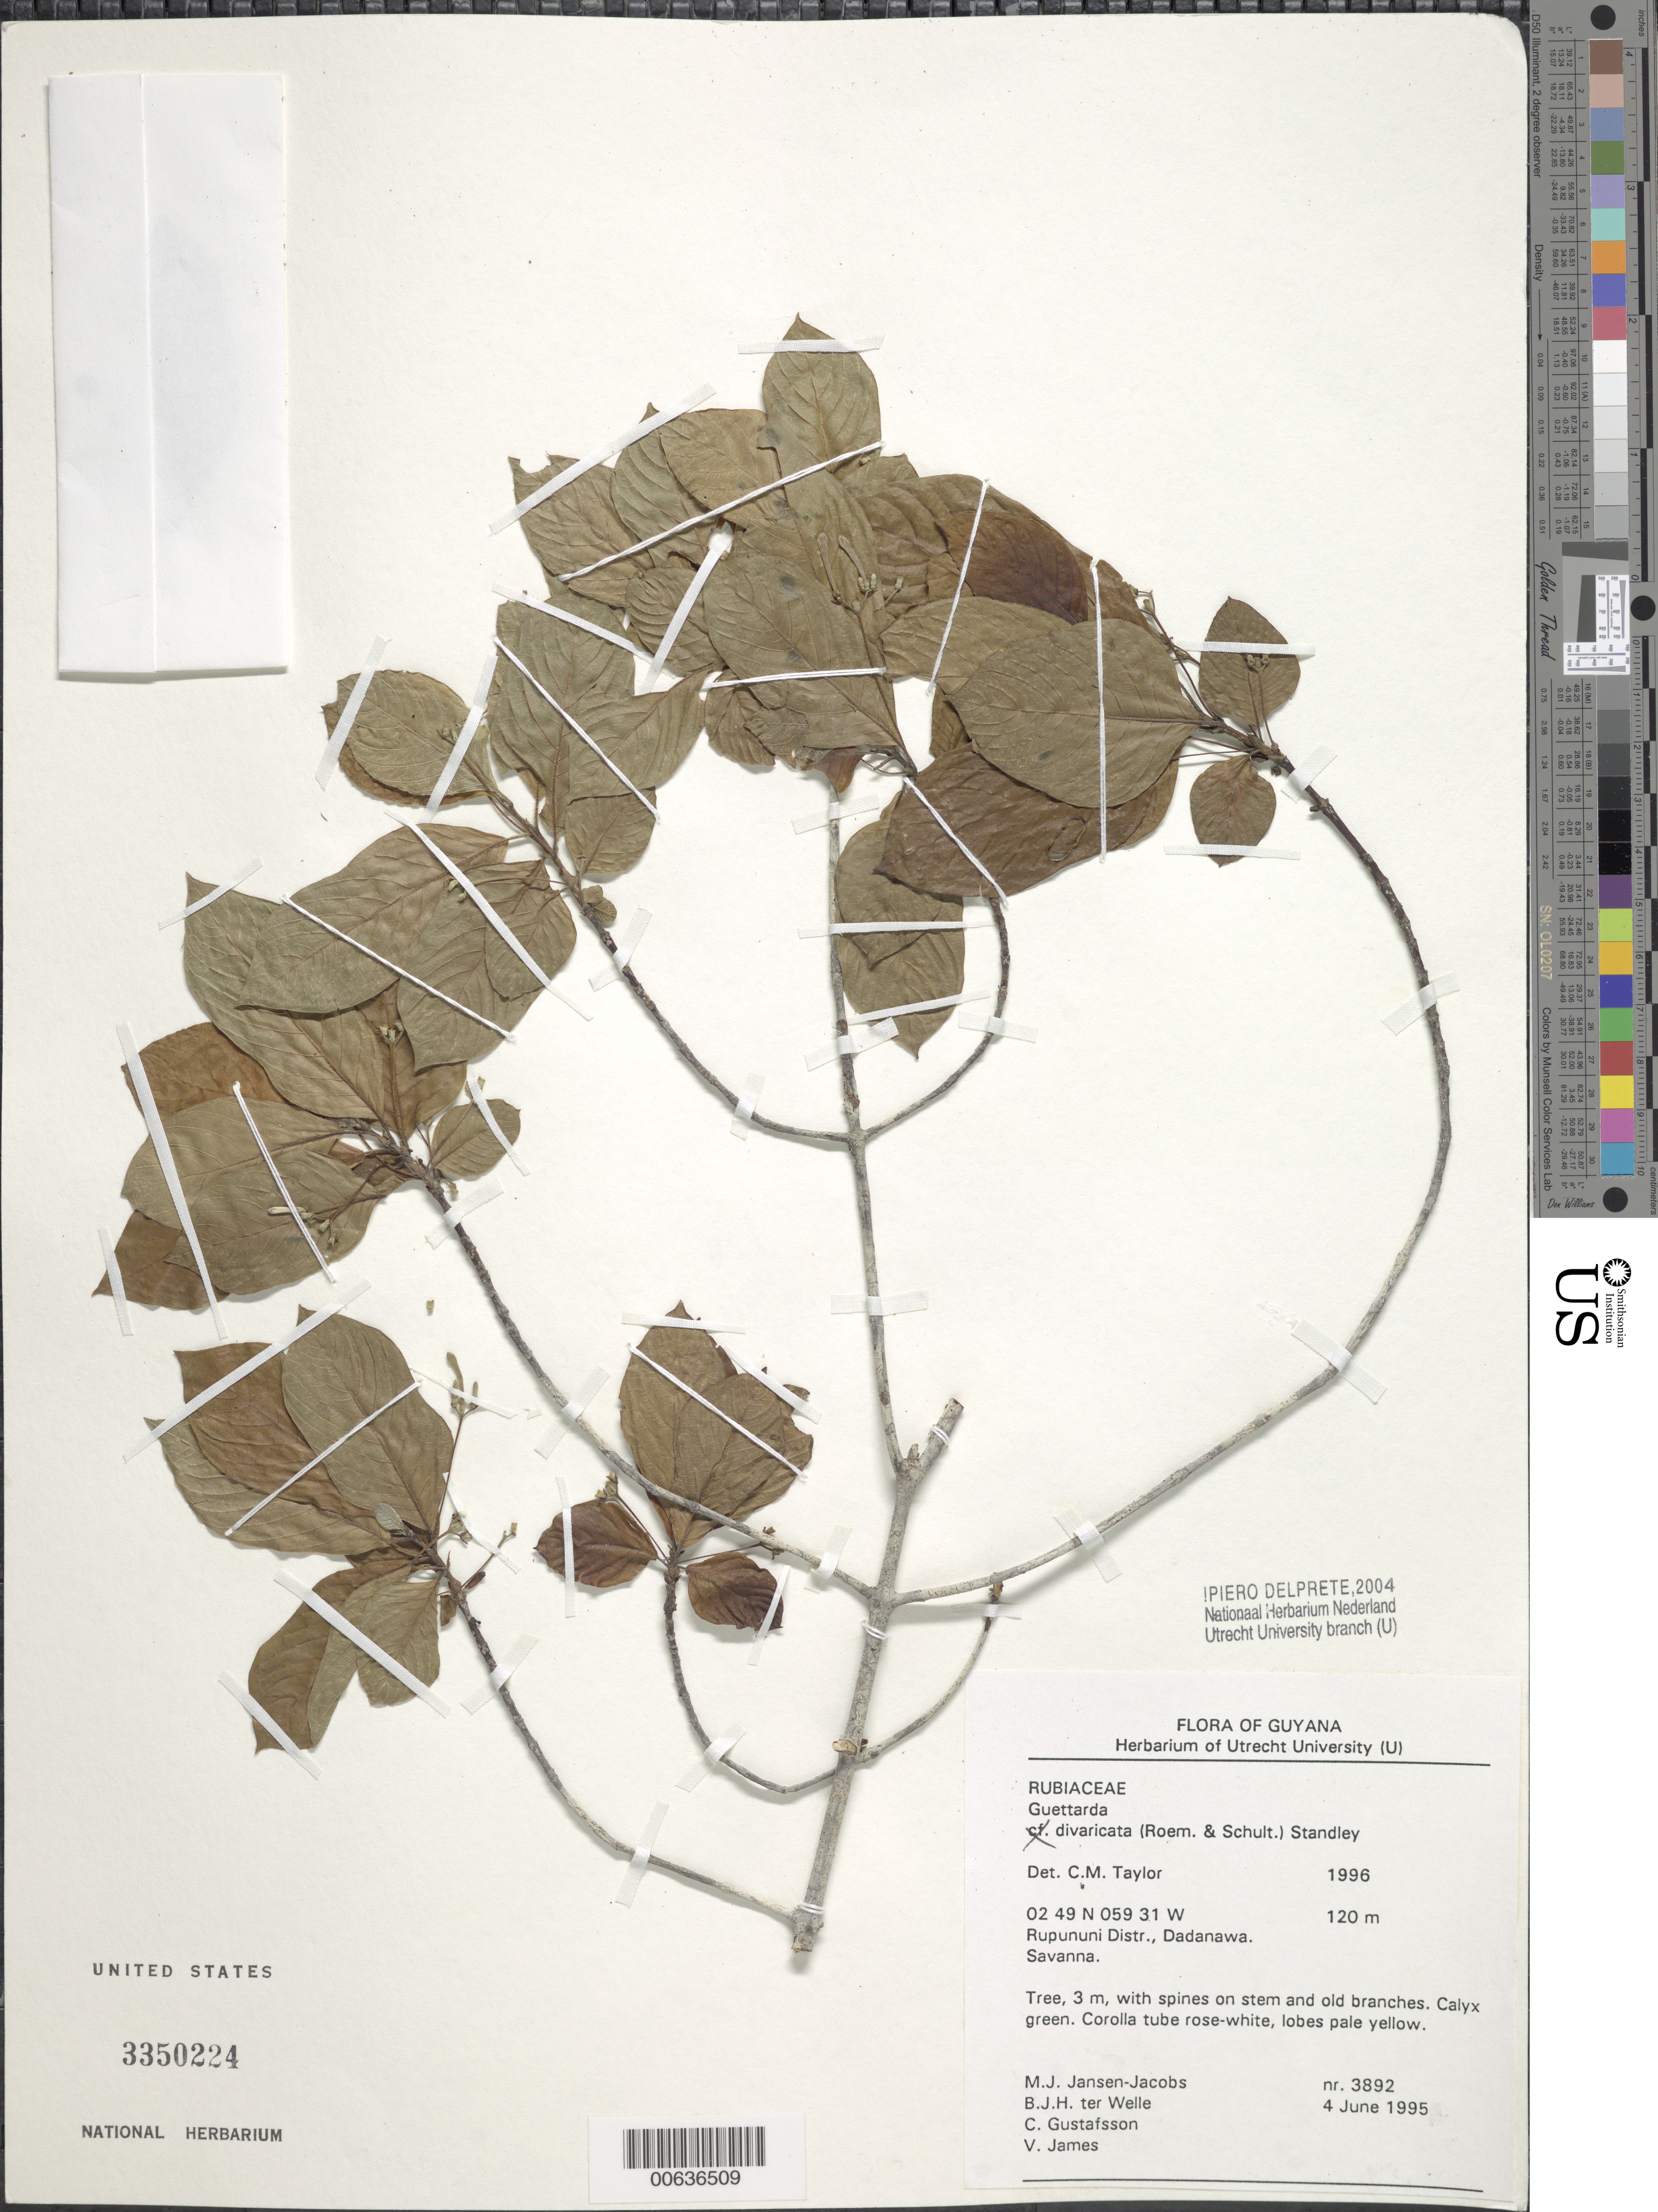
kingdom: Plantae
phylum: Tracheophyta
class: Magnoliopsida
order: Gentianales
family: Rubiaceae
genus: Guettarda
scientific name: Guettarda divaricata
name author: (Humb. & Bonpl. ex Roem. & Schult.) Standl.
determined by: Taylor, Charlotte M.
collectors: M. J. Jansen-Jacobs, B. Welle, C. G. Gustafsson & V. James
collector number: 3892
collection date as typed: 4-Jun-95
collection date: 1995-06-04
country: Guyana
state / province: U. Takutu-U. Essequibo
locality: Dadanawa, Rupununi River, Rupununi District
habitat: Savanna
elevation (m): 120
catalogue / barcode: US 3350224